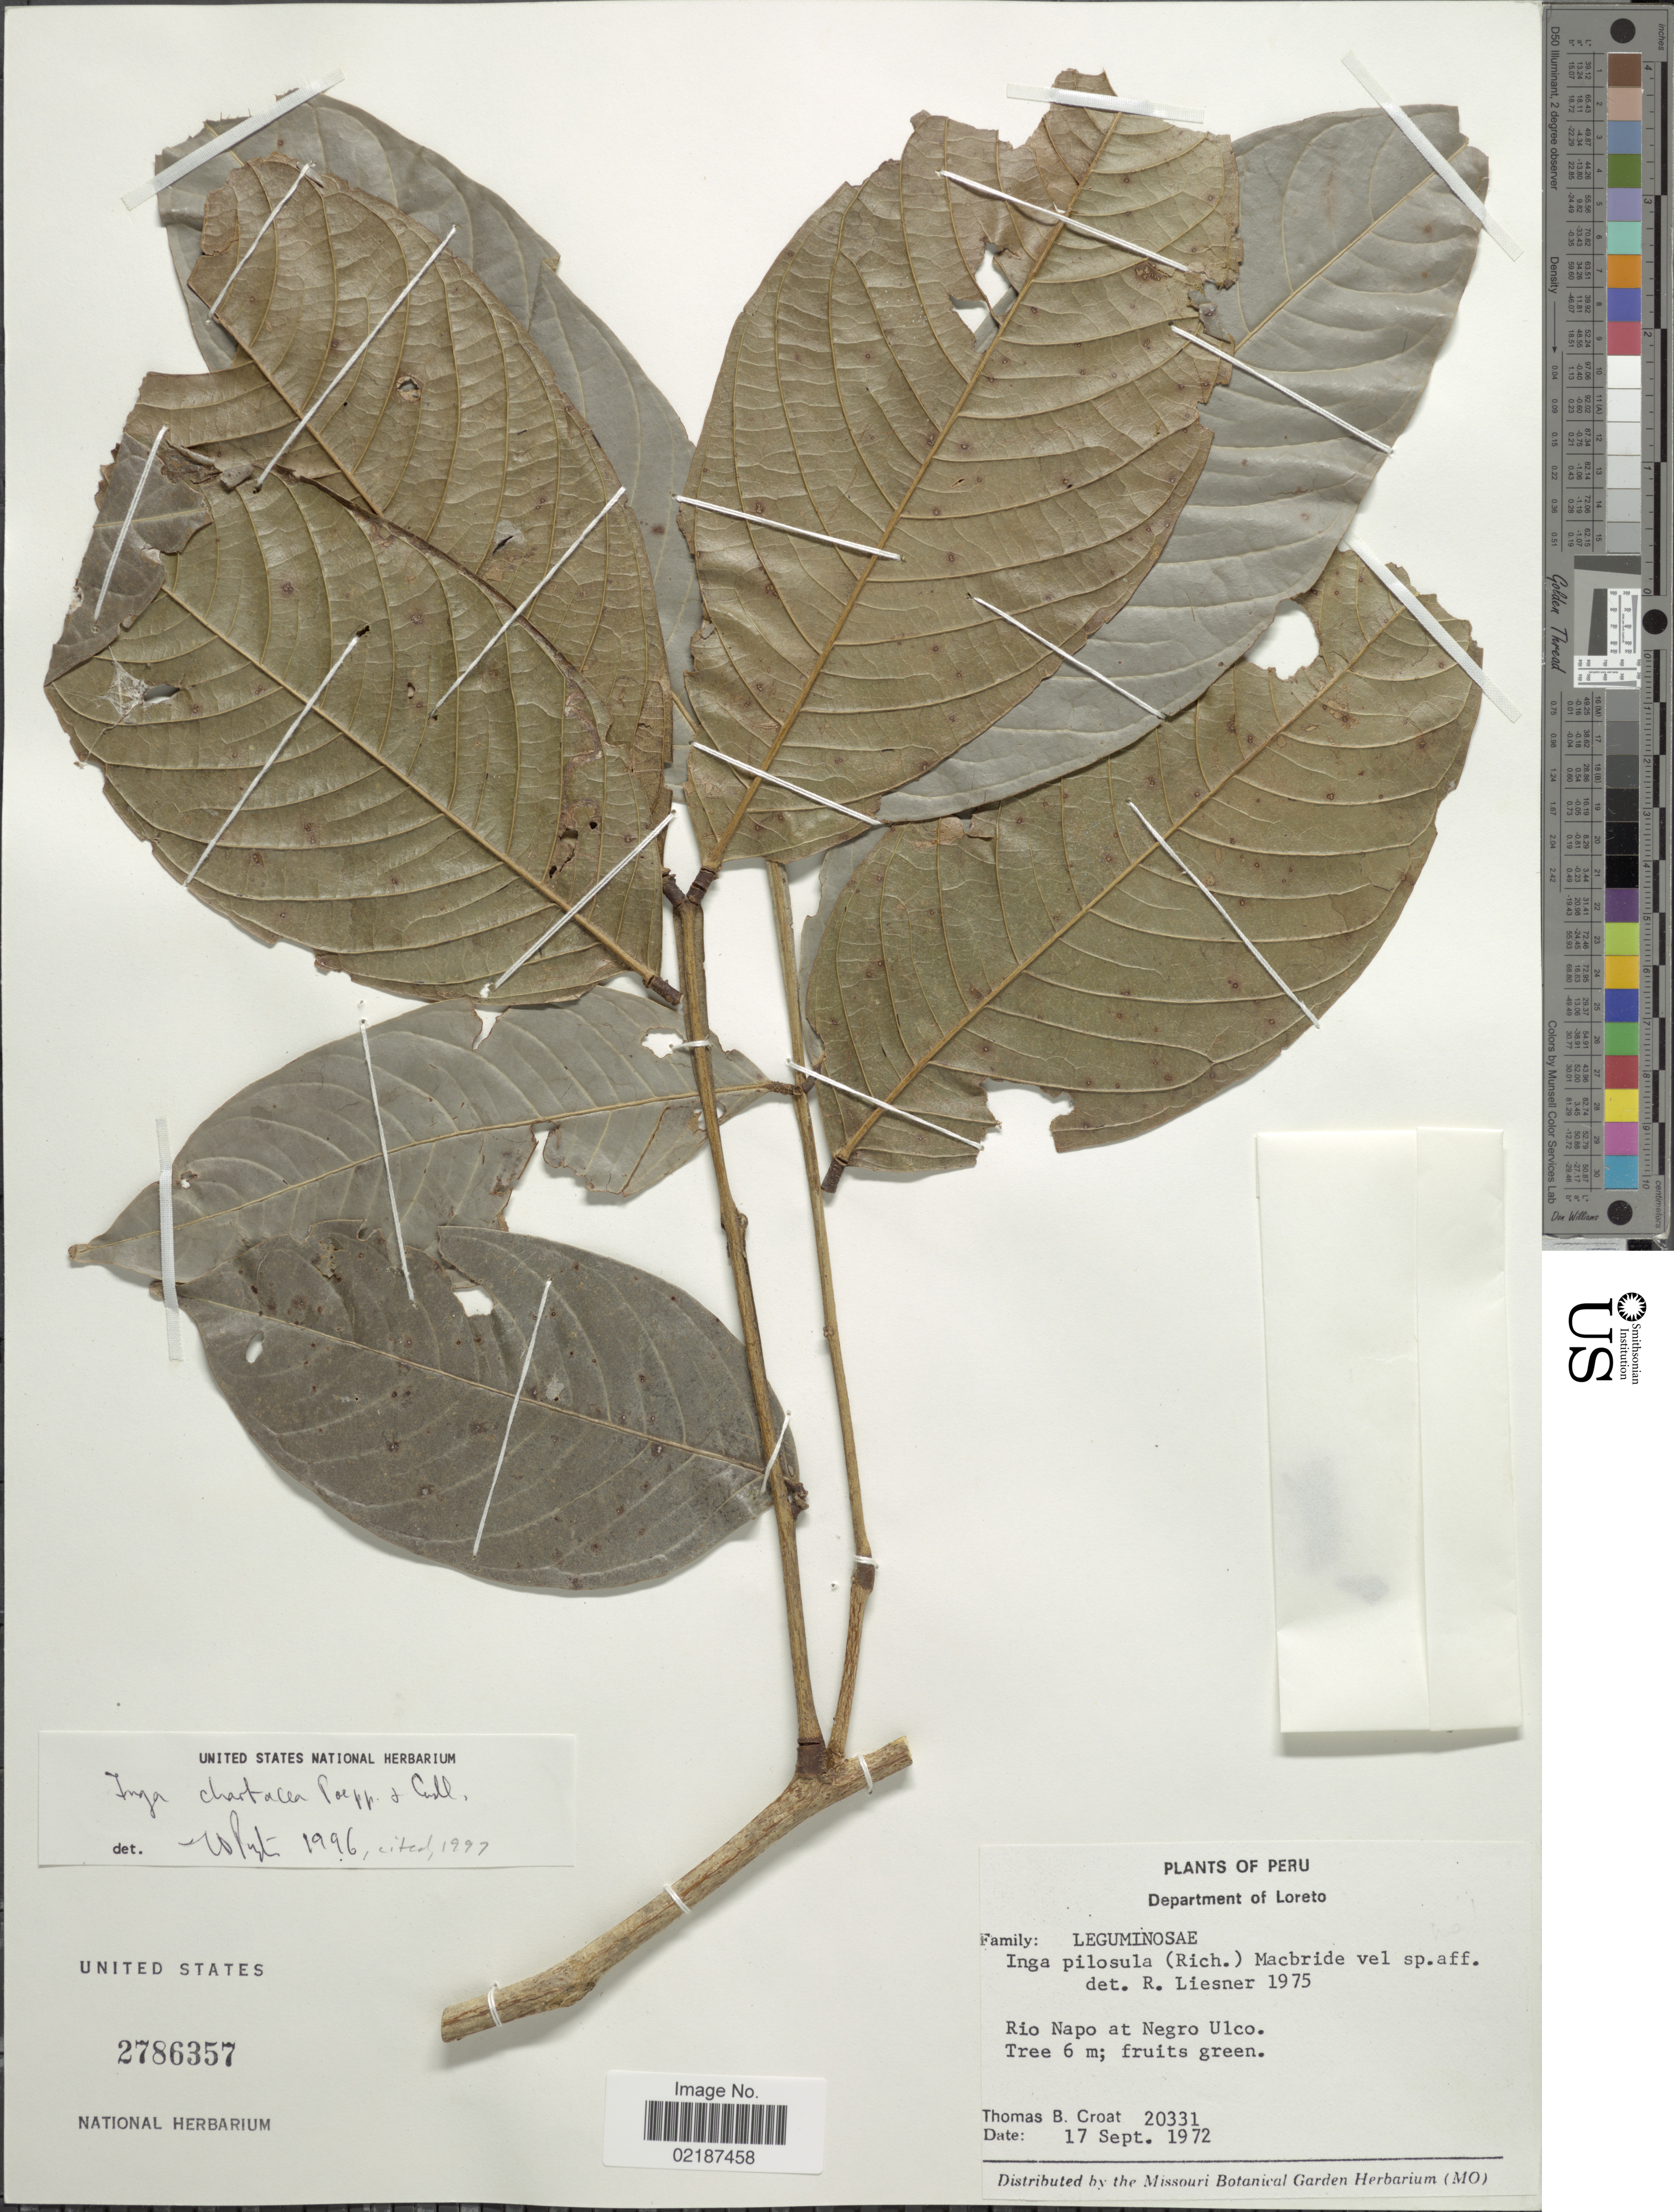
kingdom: Plantae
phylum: Tracheophyta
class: Magnoliopsida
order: Fabales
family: Fabaceae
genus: Inga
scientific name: Inga chartacea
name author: Poepp. & Endl.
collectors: T. B. Croat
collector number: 20331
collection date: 1972-09-17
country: Peru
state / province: Loreto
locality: Rio Napo at Negro Ulco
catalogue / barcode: US 2786357